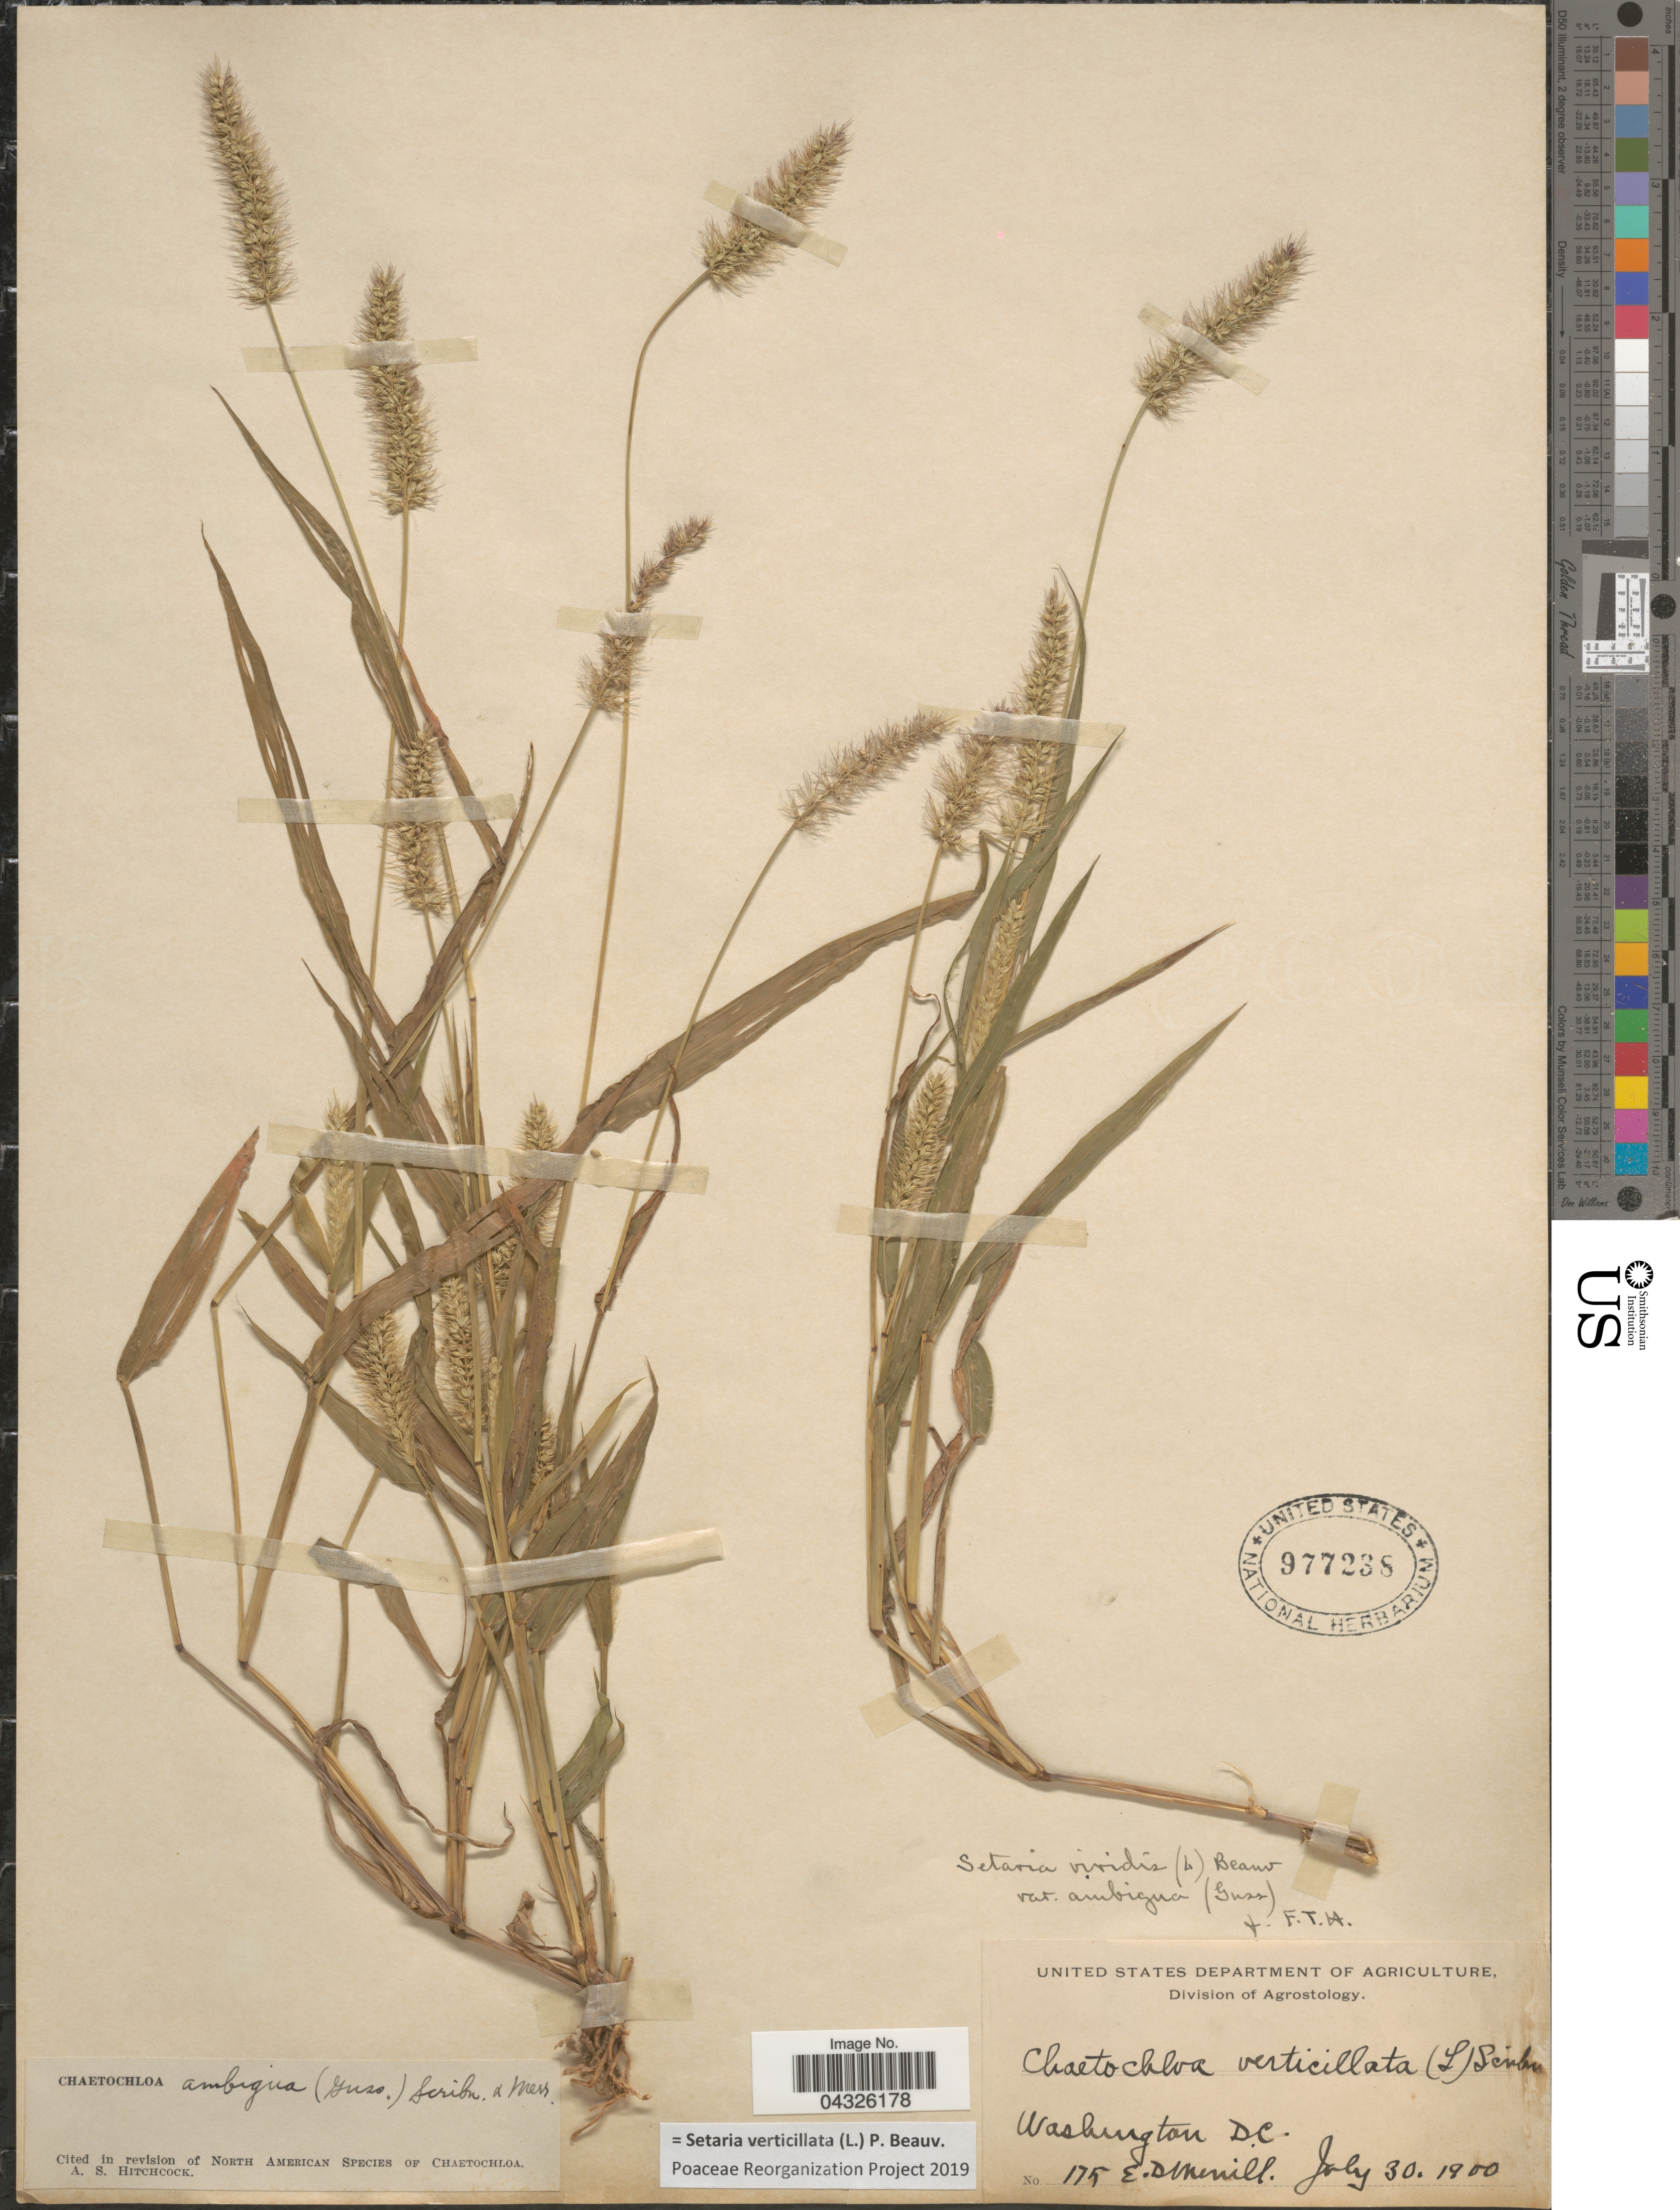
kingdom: Plantae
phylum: Tracheophyta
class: Liliopsida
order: Poales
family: Poaceae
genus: Setaria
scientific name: Setaria verticillata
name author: (L.) P. Beauv.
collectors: E. D. Merrill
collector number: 175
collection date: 1900-07-30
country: United States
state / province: District of Columbia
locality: Washington D.C.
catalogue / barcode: US 977238